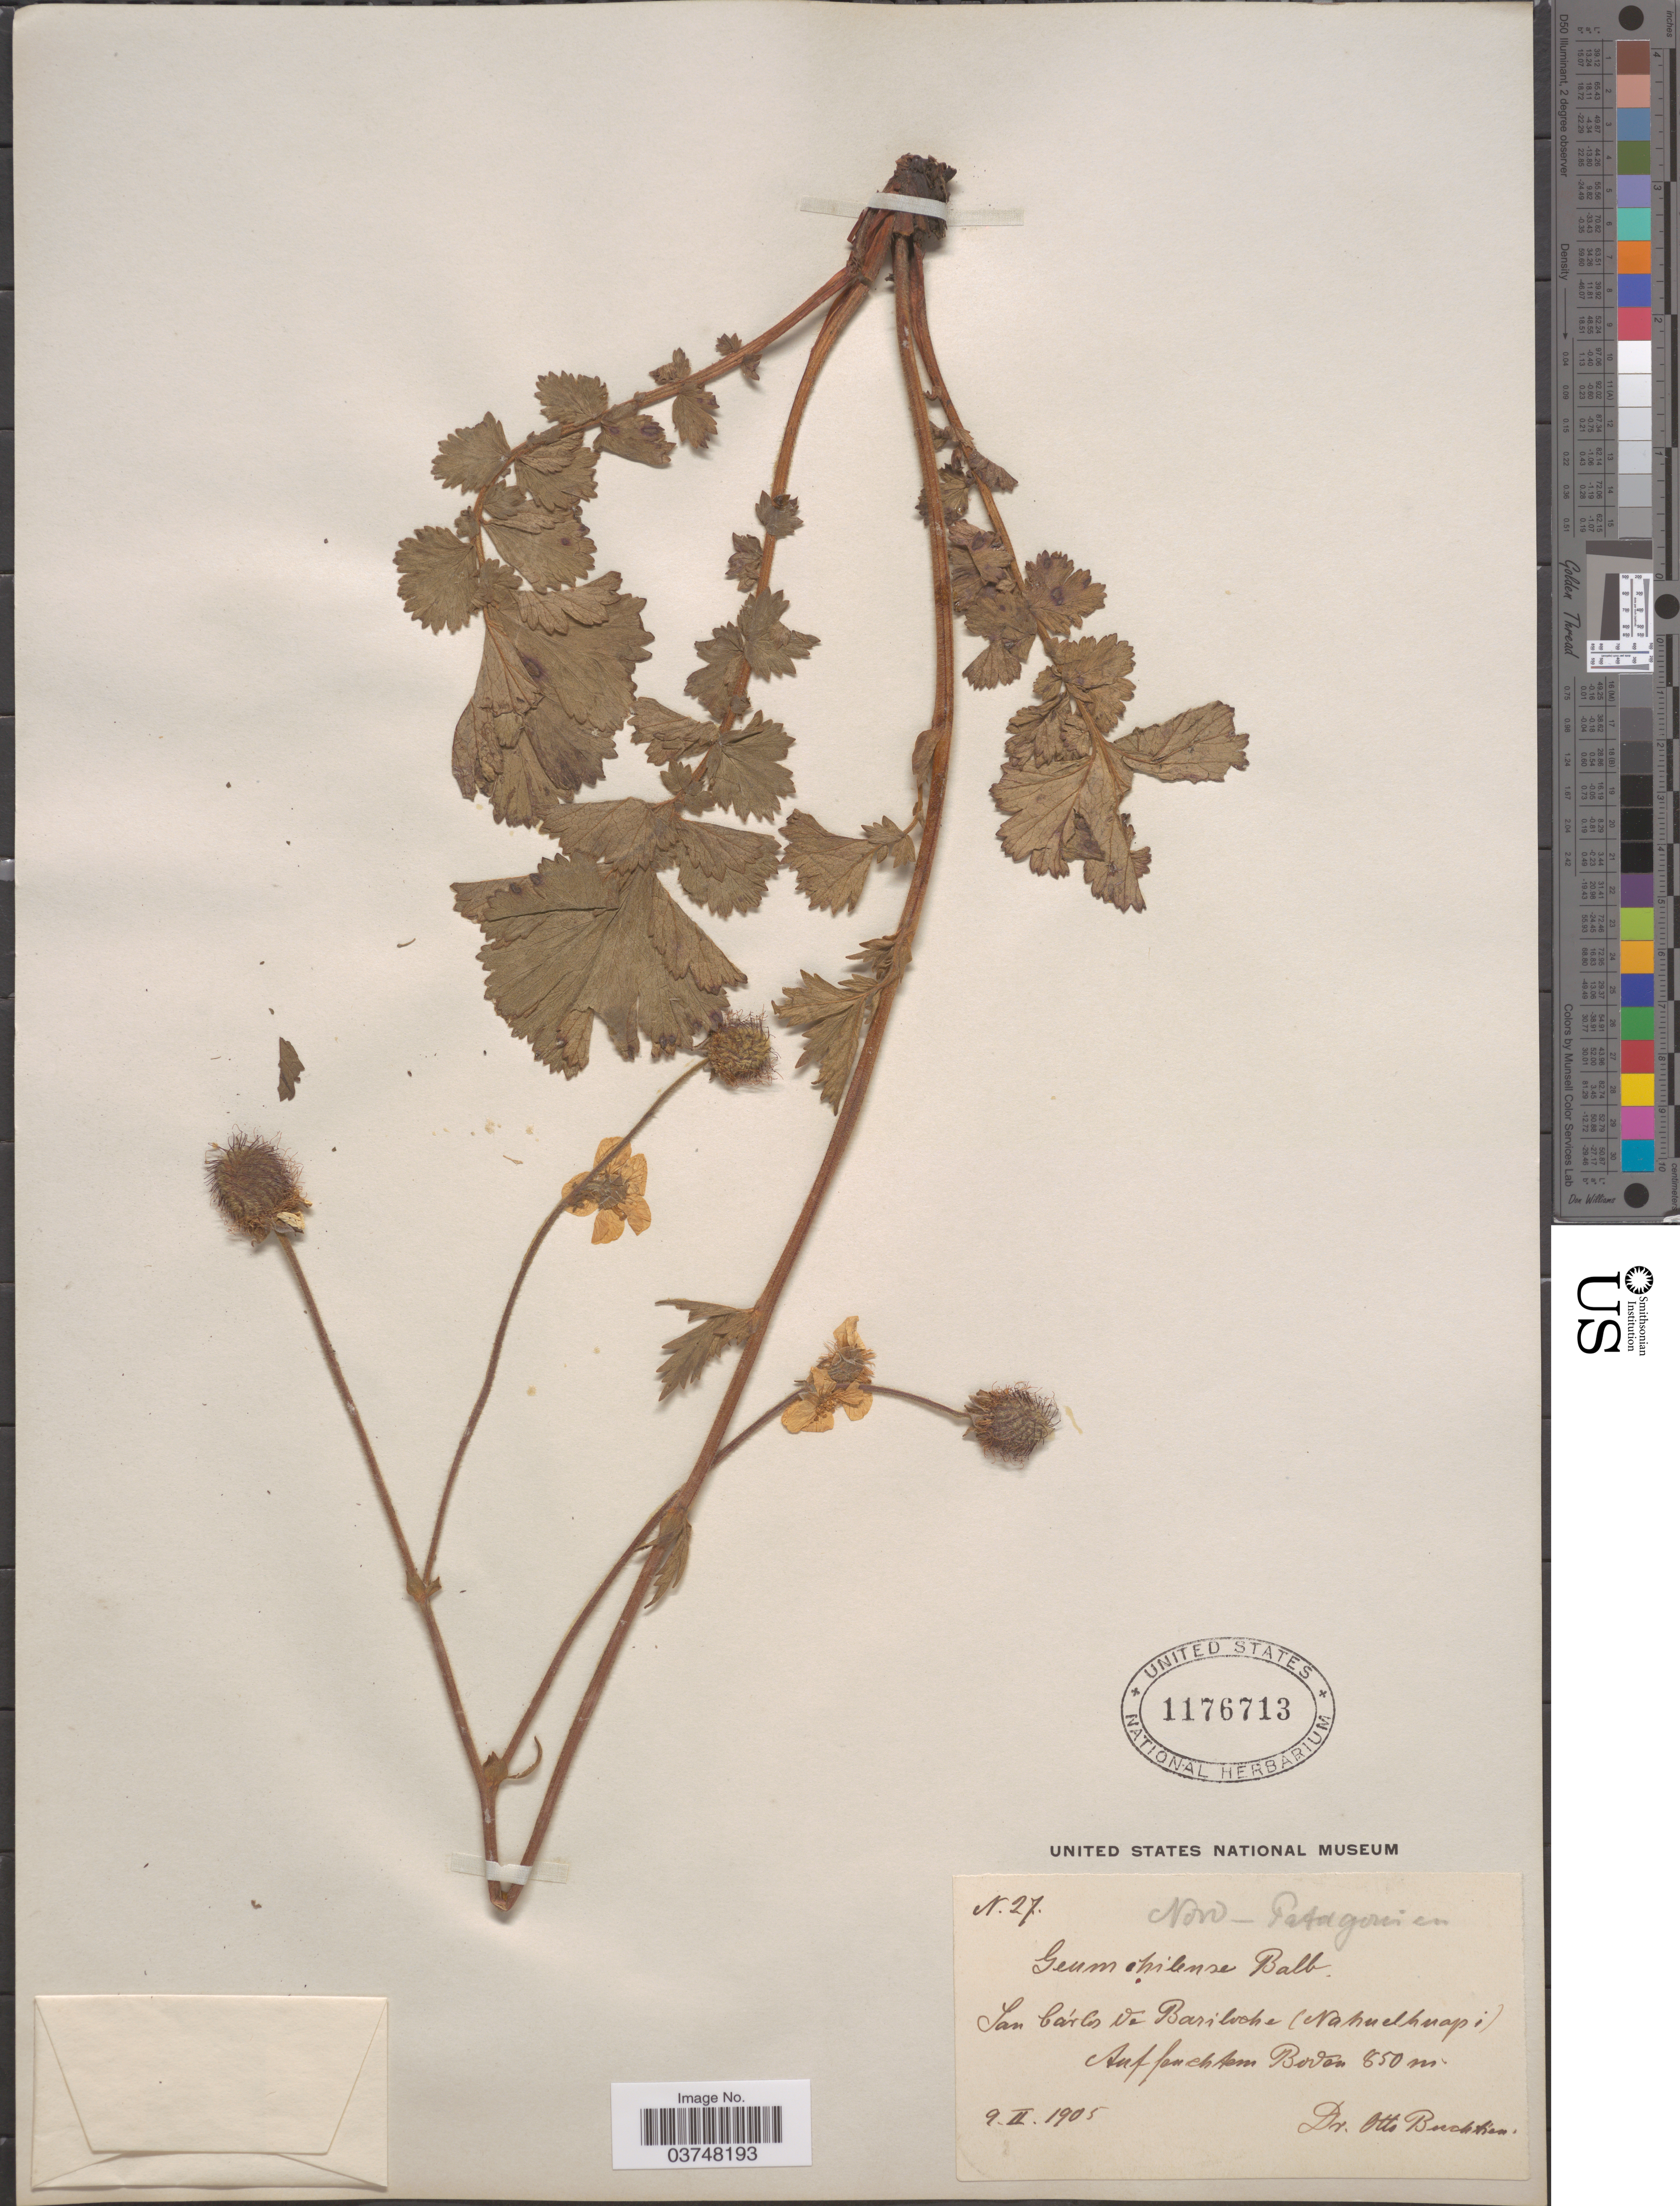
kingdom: Plantae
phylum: Tracheophyta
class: Magnoliopsida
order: Rosales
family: Rosaceae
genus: Geum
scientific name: Geum magellanicum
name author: Comm. ex Pers.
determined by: Strong, Mark T., (BOT), Smithsonian Institution - National Museum of Natural History (UNITED STATES)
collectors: O. Buchtien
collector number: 27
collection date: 1905-02-09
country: Argentina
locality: Nord-Patagonien. San Cárlos de Barriloche. (Nahuelhuapi).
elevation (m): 850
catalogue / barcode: US 1176713